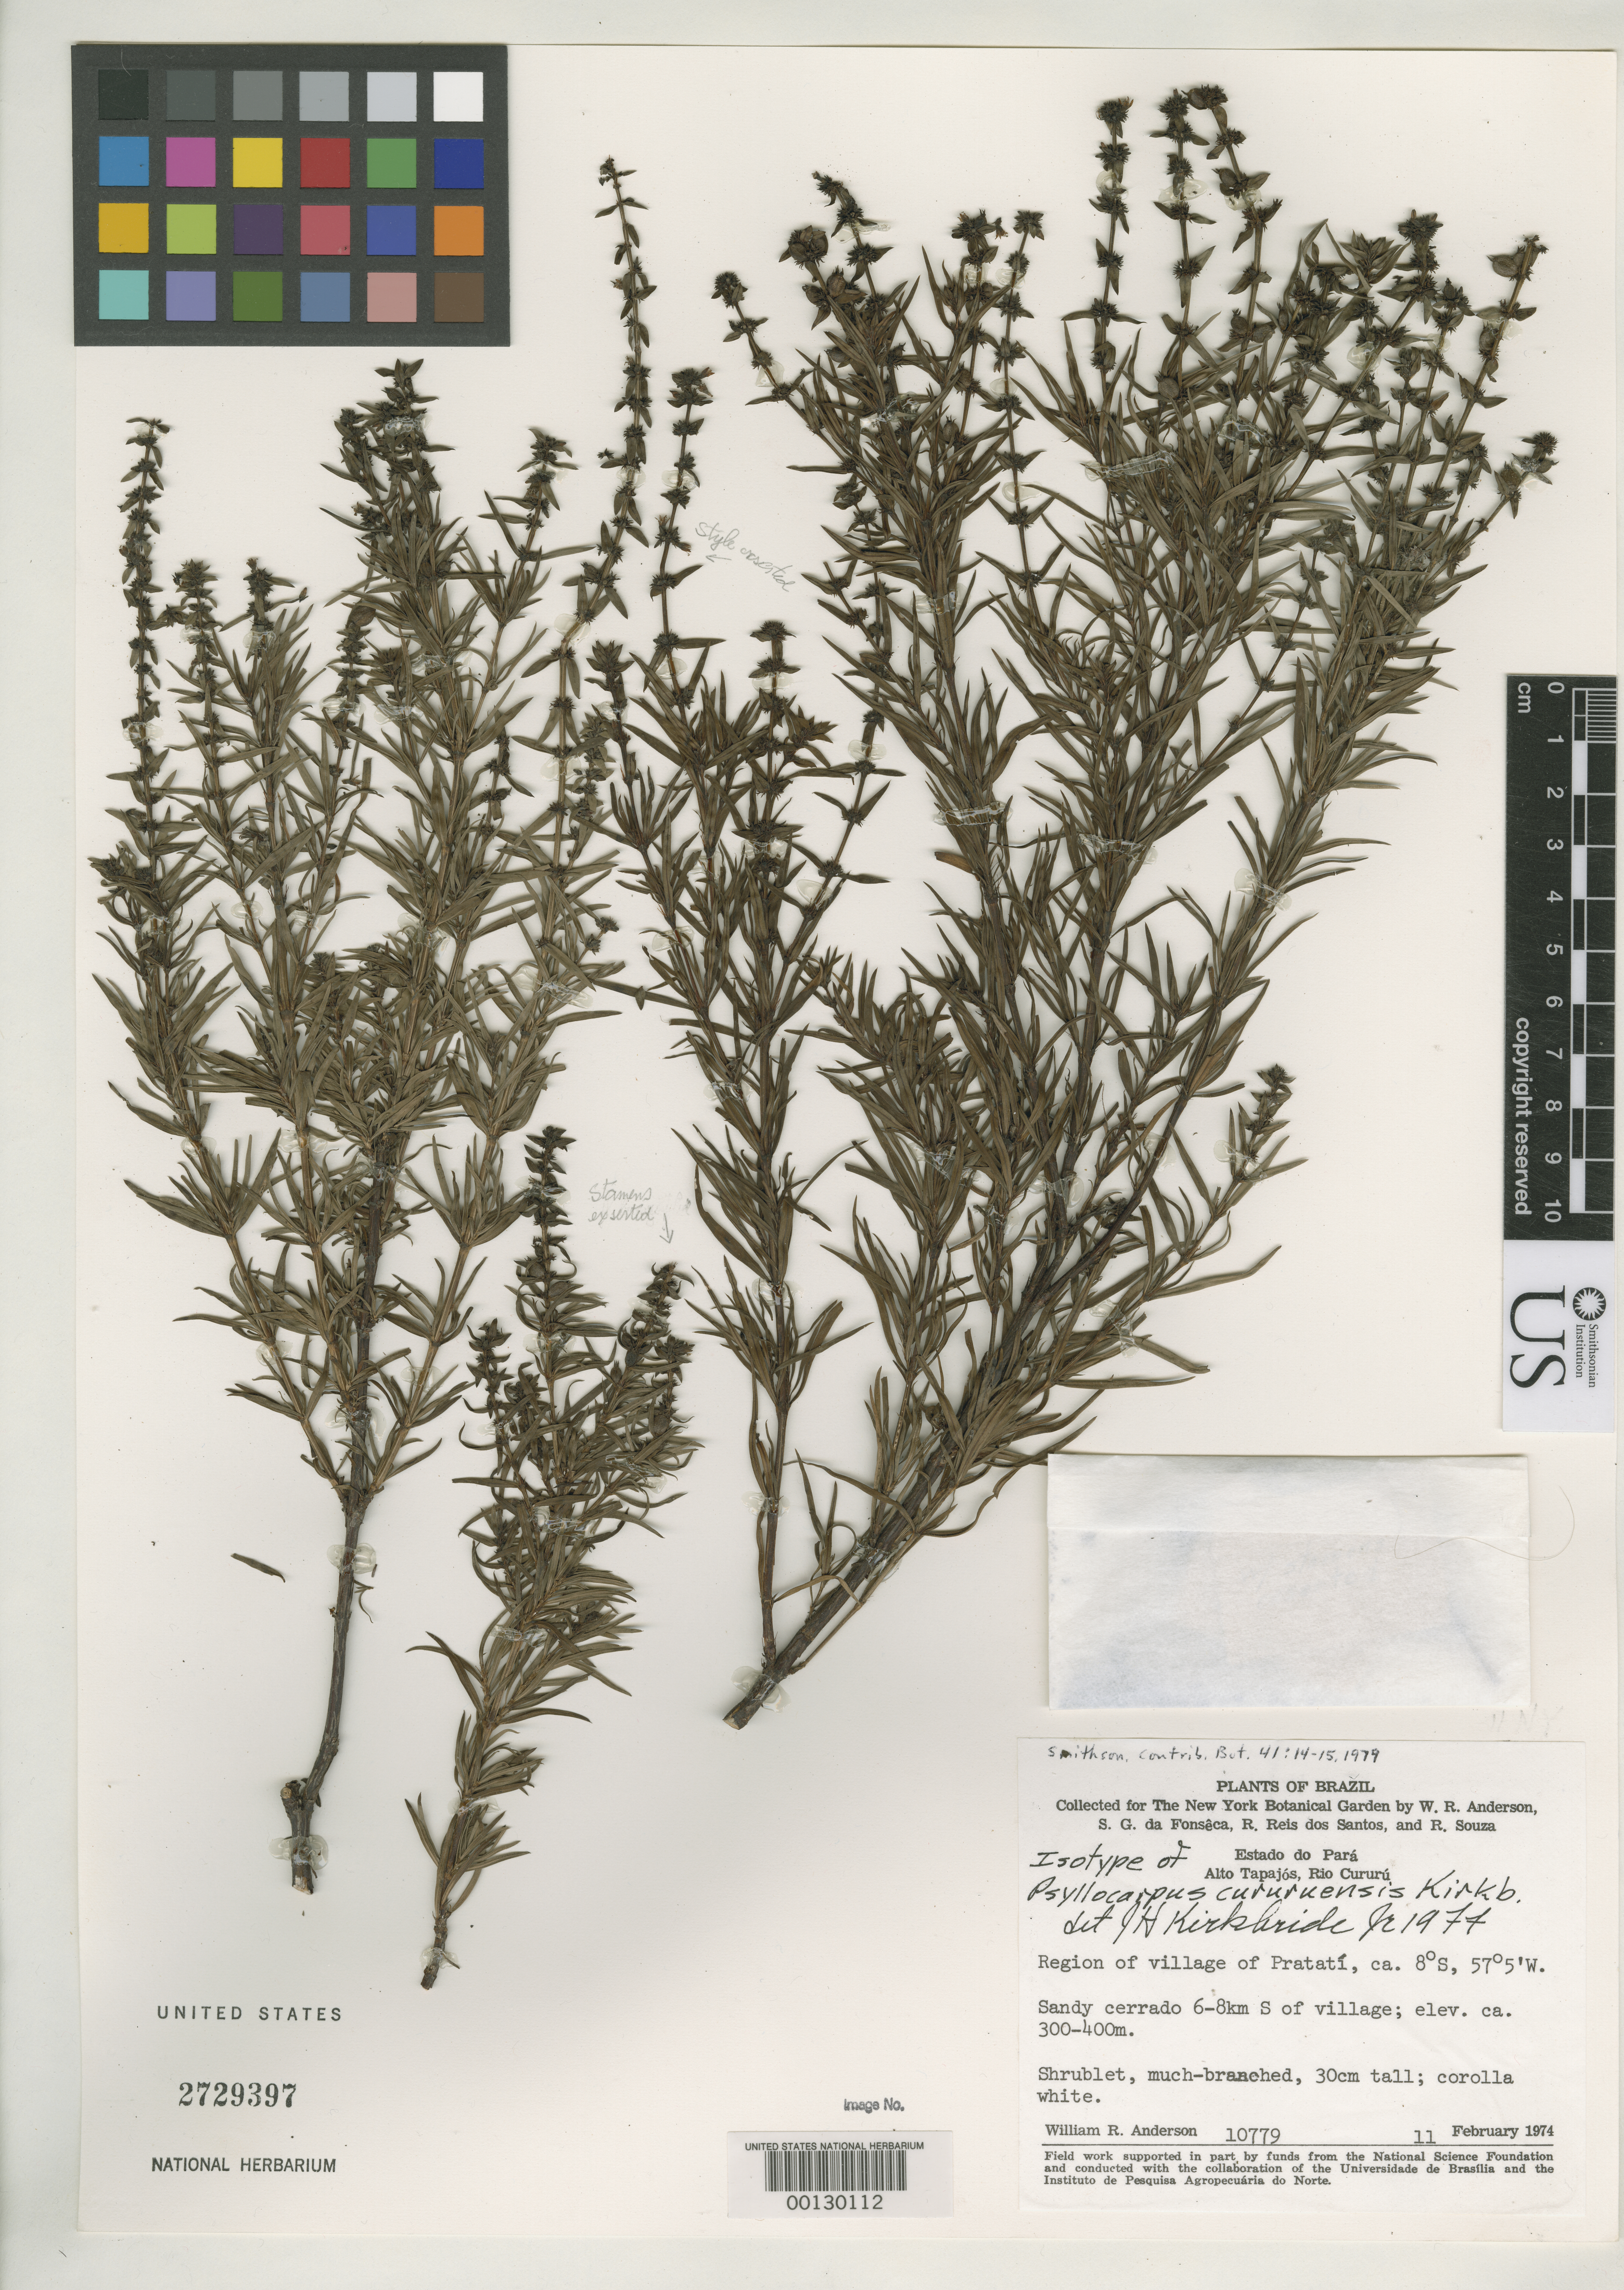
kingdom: Plantae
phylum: Tracheophyta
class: Magnoliopsida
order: Gentianales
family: Rubiaceae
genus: Psyllocarpus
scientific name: Psyllocarpus cururuensis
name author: J.H. Kirkbr.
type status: Isotype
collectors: W. R. Anderson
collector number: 10779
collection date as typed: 11 Feb 1974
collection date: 1974-02-11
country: Brazil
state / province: Pará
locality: Alto Tapajos, Rio Cururu.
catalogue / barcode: US 2729397